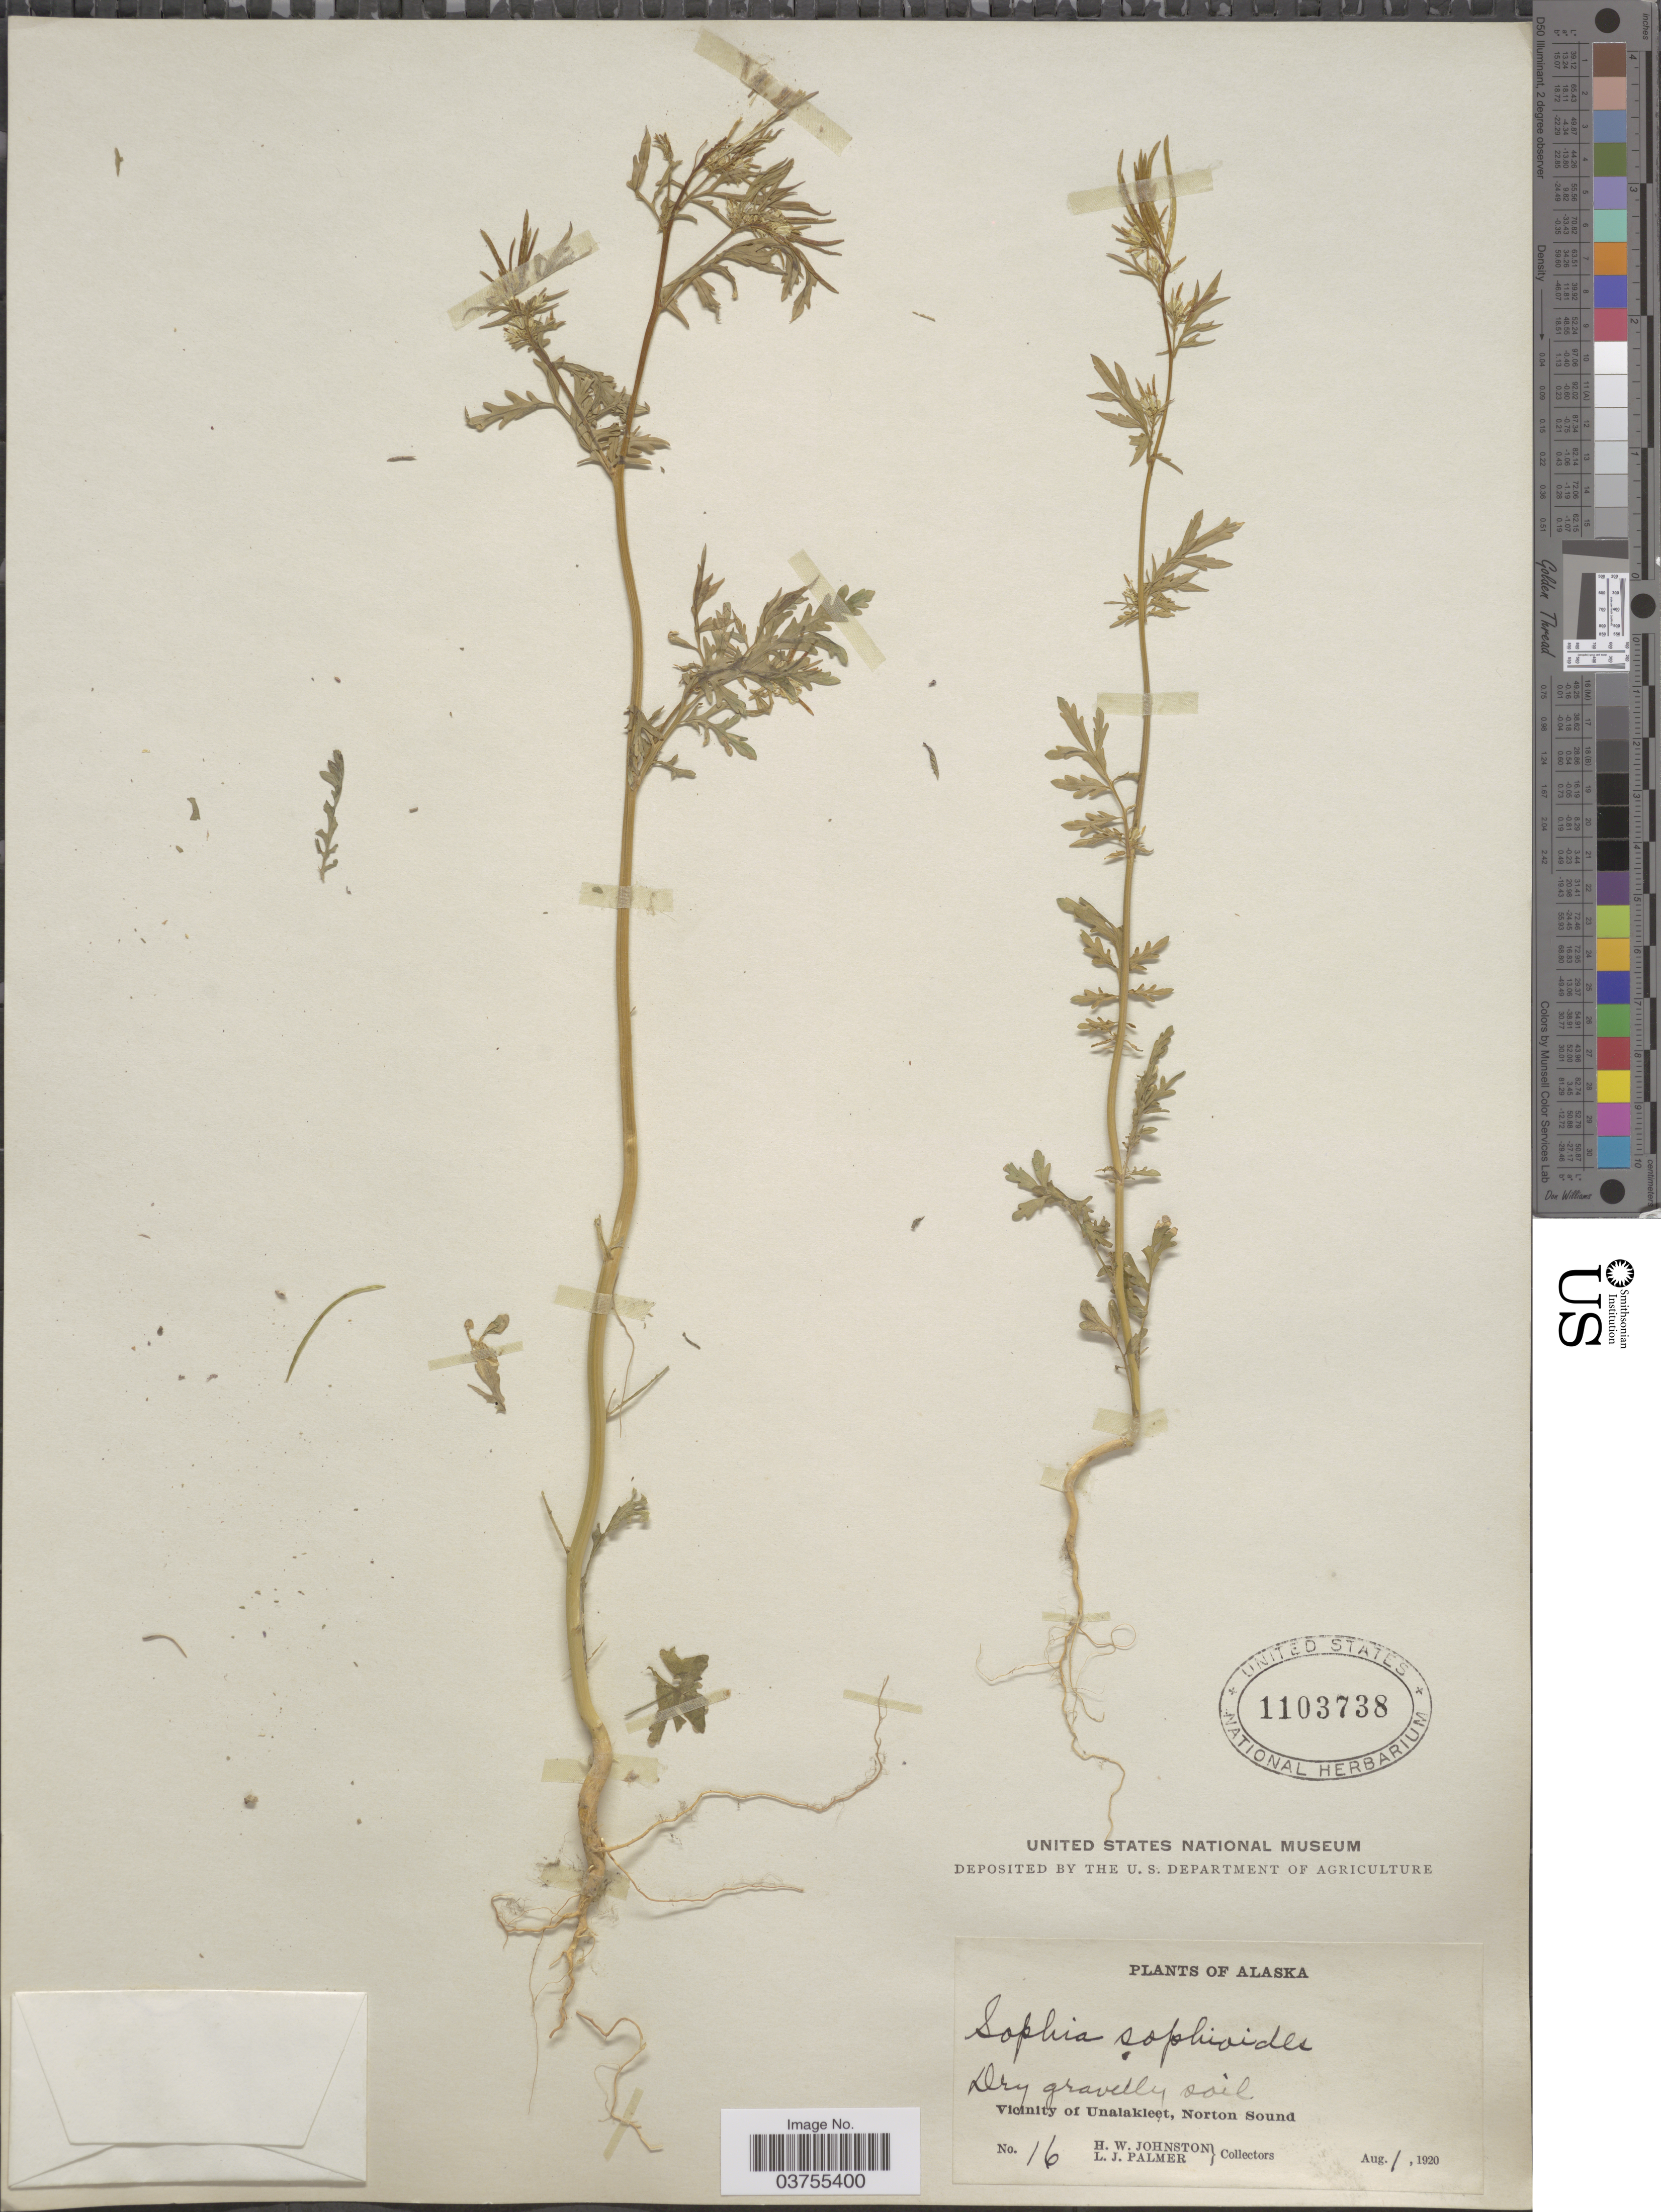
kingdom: Plantae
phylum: Tracheophyta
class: Magnoliopsida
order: Brassicales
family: Brassicaceae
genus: Descurainia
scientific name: Descurainia sophioides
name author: (Fisch.) O.E. Schultz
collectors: H. W. Johnston & L. J. Palmer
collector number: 16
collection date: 1920-08-01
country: United States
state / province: Alaska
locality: Vicinity of Unalakleet, Norton Sound.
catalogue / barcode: US 1103738